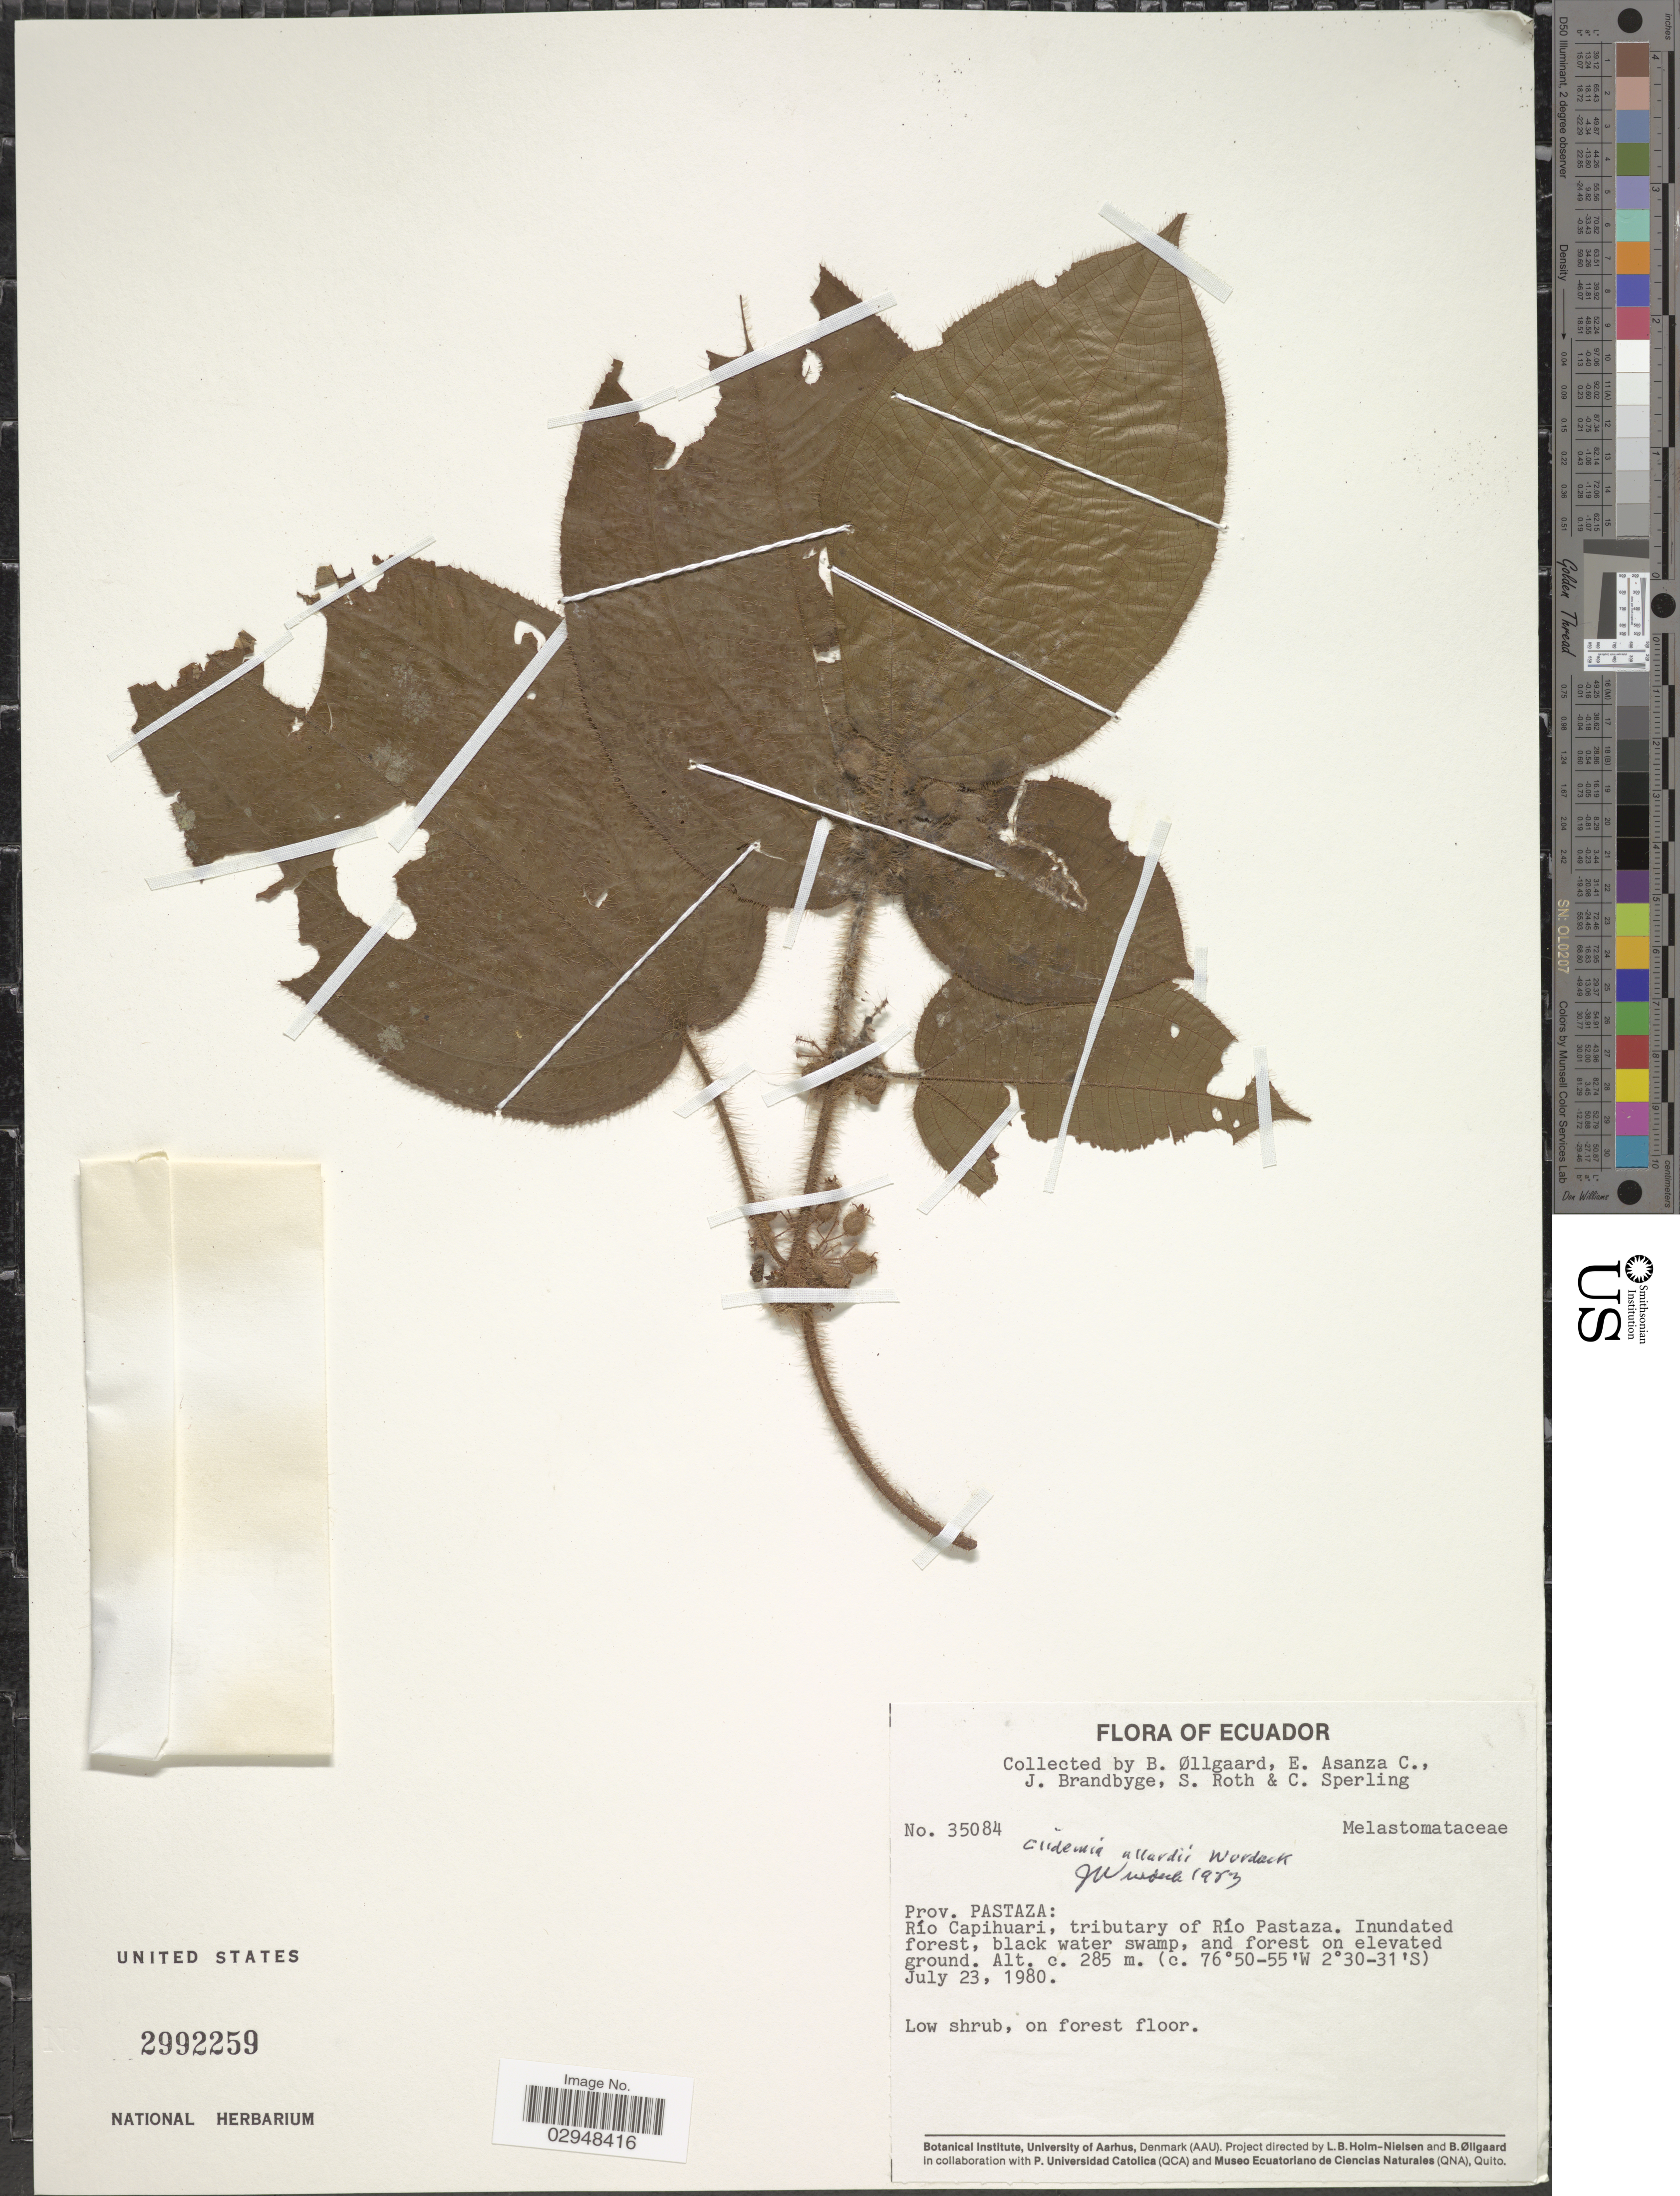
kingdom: Plantae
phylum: Tracheophyta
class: Magnoliopsida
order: Myrtales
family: Melastomataceae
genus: Clidemia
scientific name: Clidemia allardii subsp. allardii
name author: Wurdack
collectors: B. Øllgaard, E. Asanza C., J. Brandbyge, S. Roth & C. Sperling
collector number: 35084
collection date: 1980-07-23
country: Ecuador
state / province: Pastaza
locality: Río Capihuari, tributary of Río Pastaza.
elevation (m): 285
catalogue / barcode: US 2992259